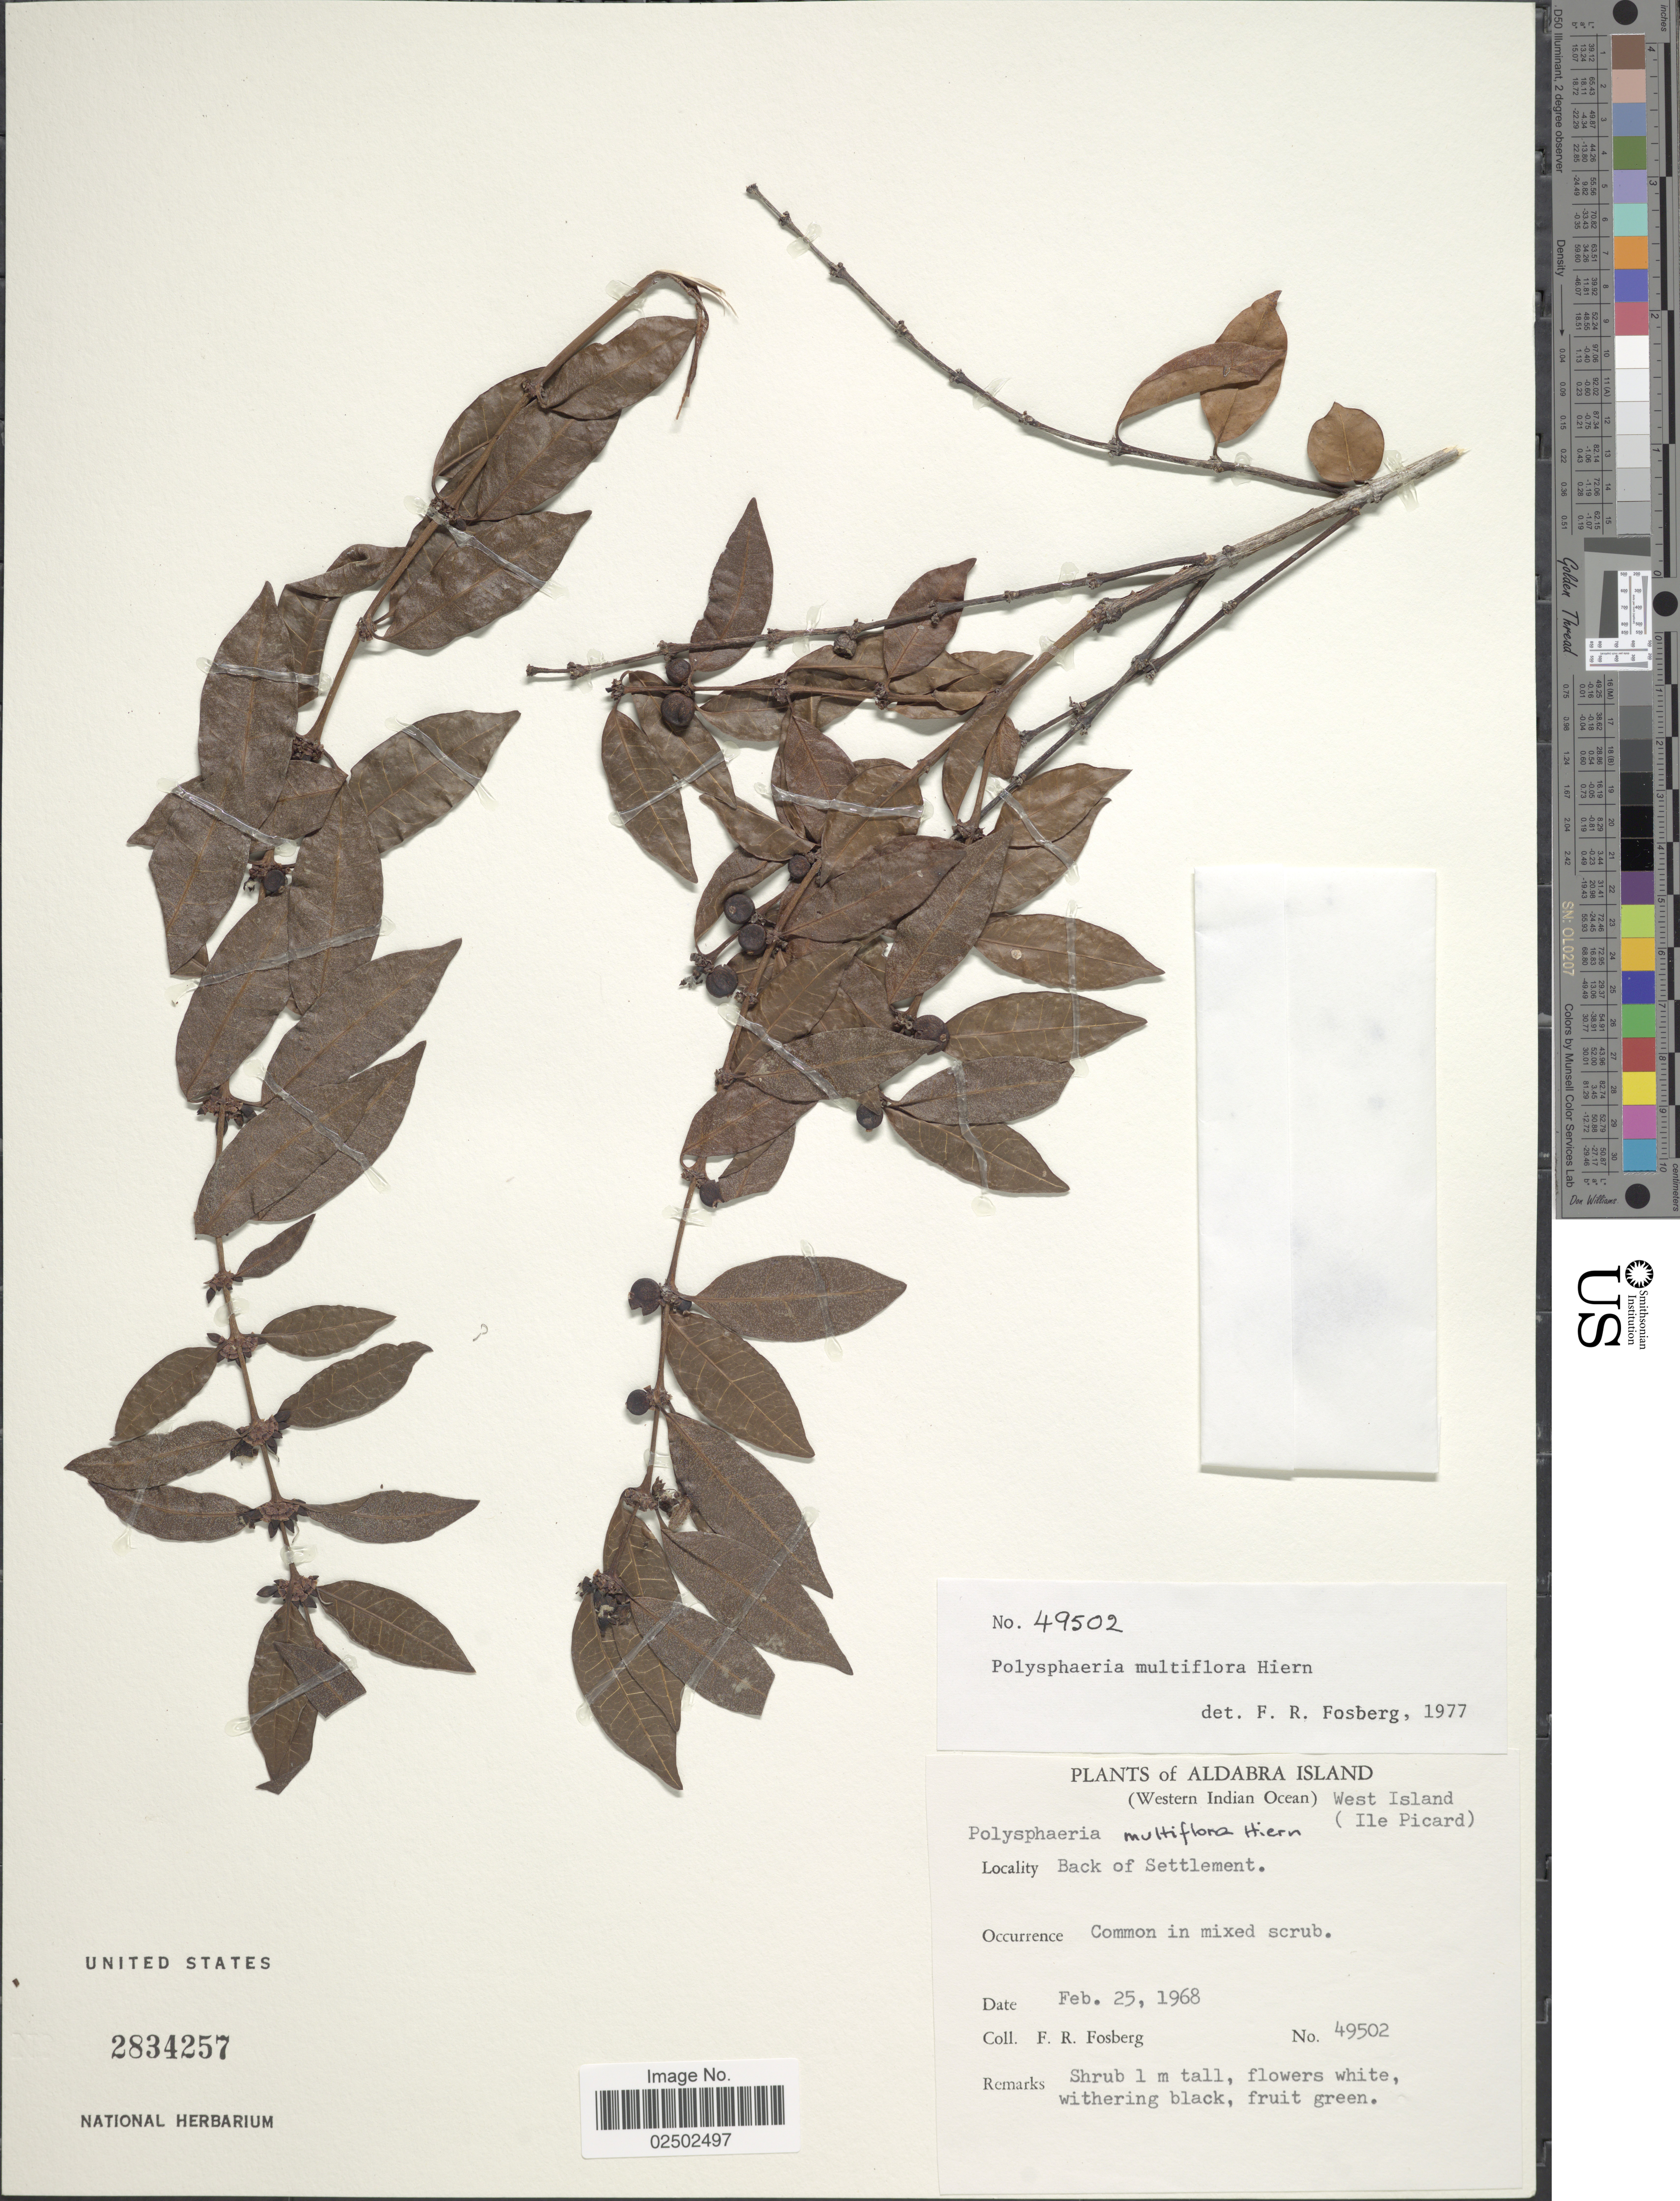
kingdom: Plantae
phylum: Tracheophyta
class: Magnoliopsida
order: Gentianales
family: Rubiaceae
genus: Polysphaeria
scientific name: Polysphaeria multiflora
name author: Hiern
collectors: F. R. Fosberg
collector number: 49502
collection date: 1968-02-25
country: Seychelles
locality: Aldabra Island. (Western Indian Ocean) West Island (Ile Picard) Back of Settlement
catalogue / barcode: US 2834257